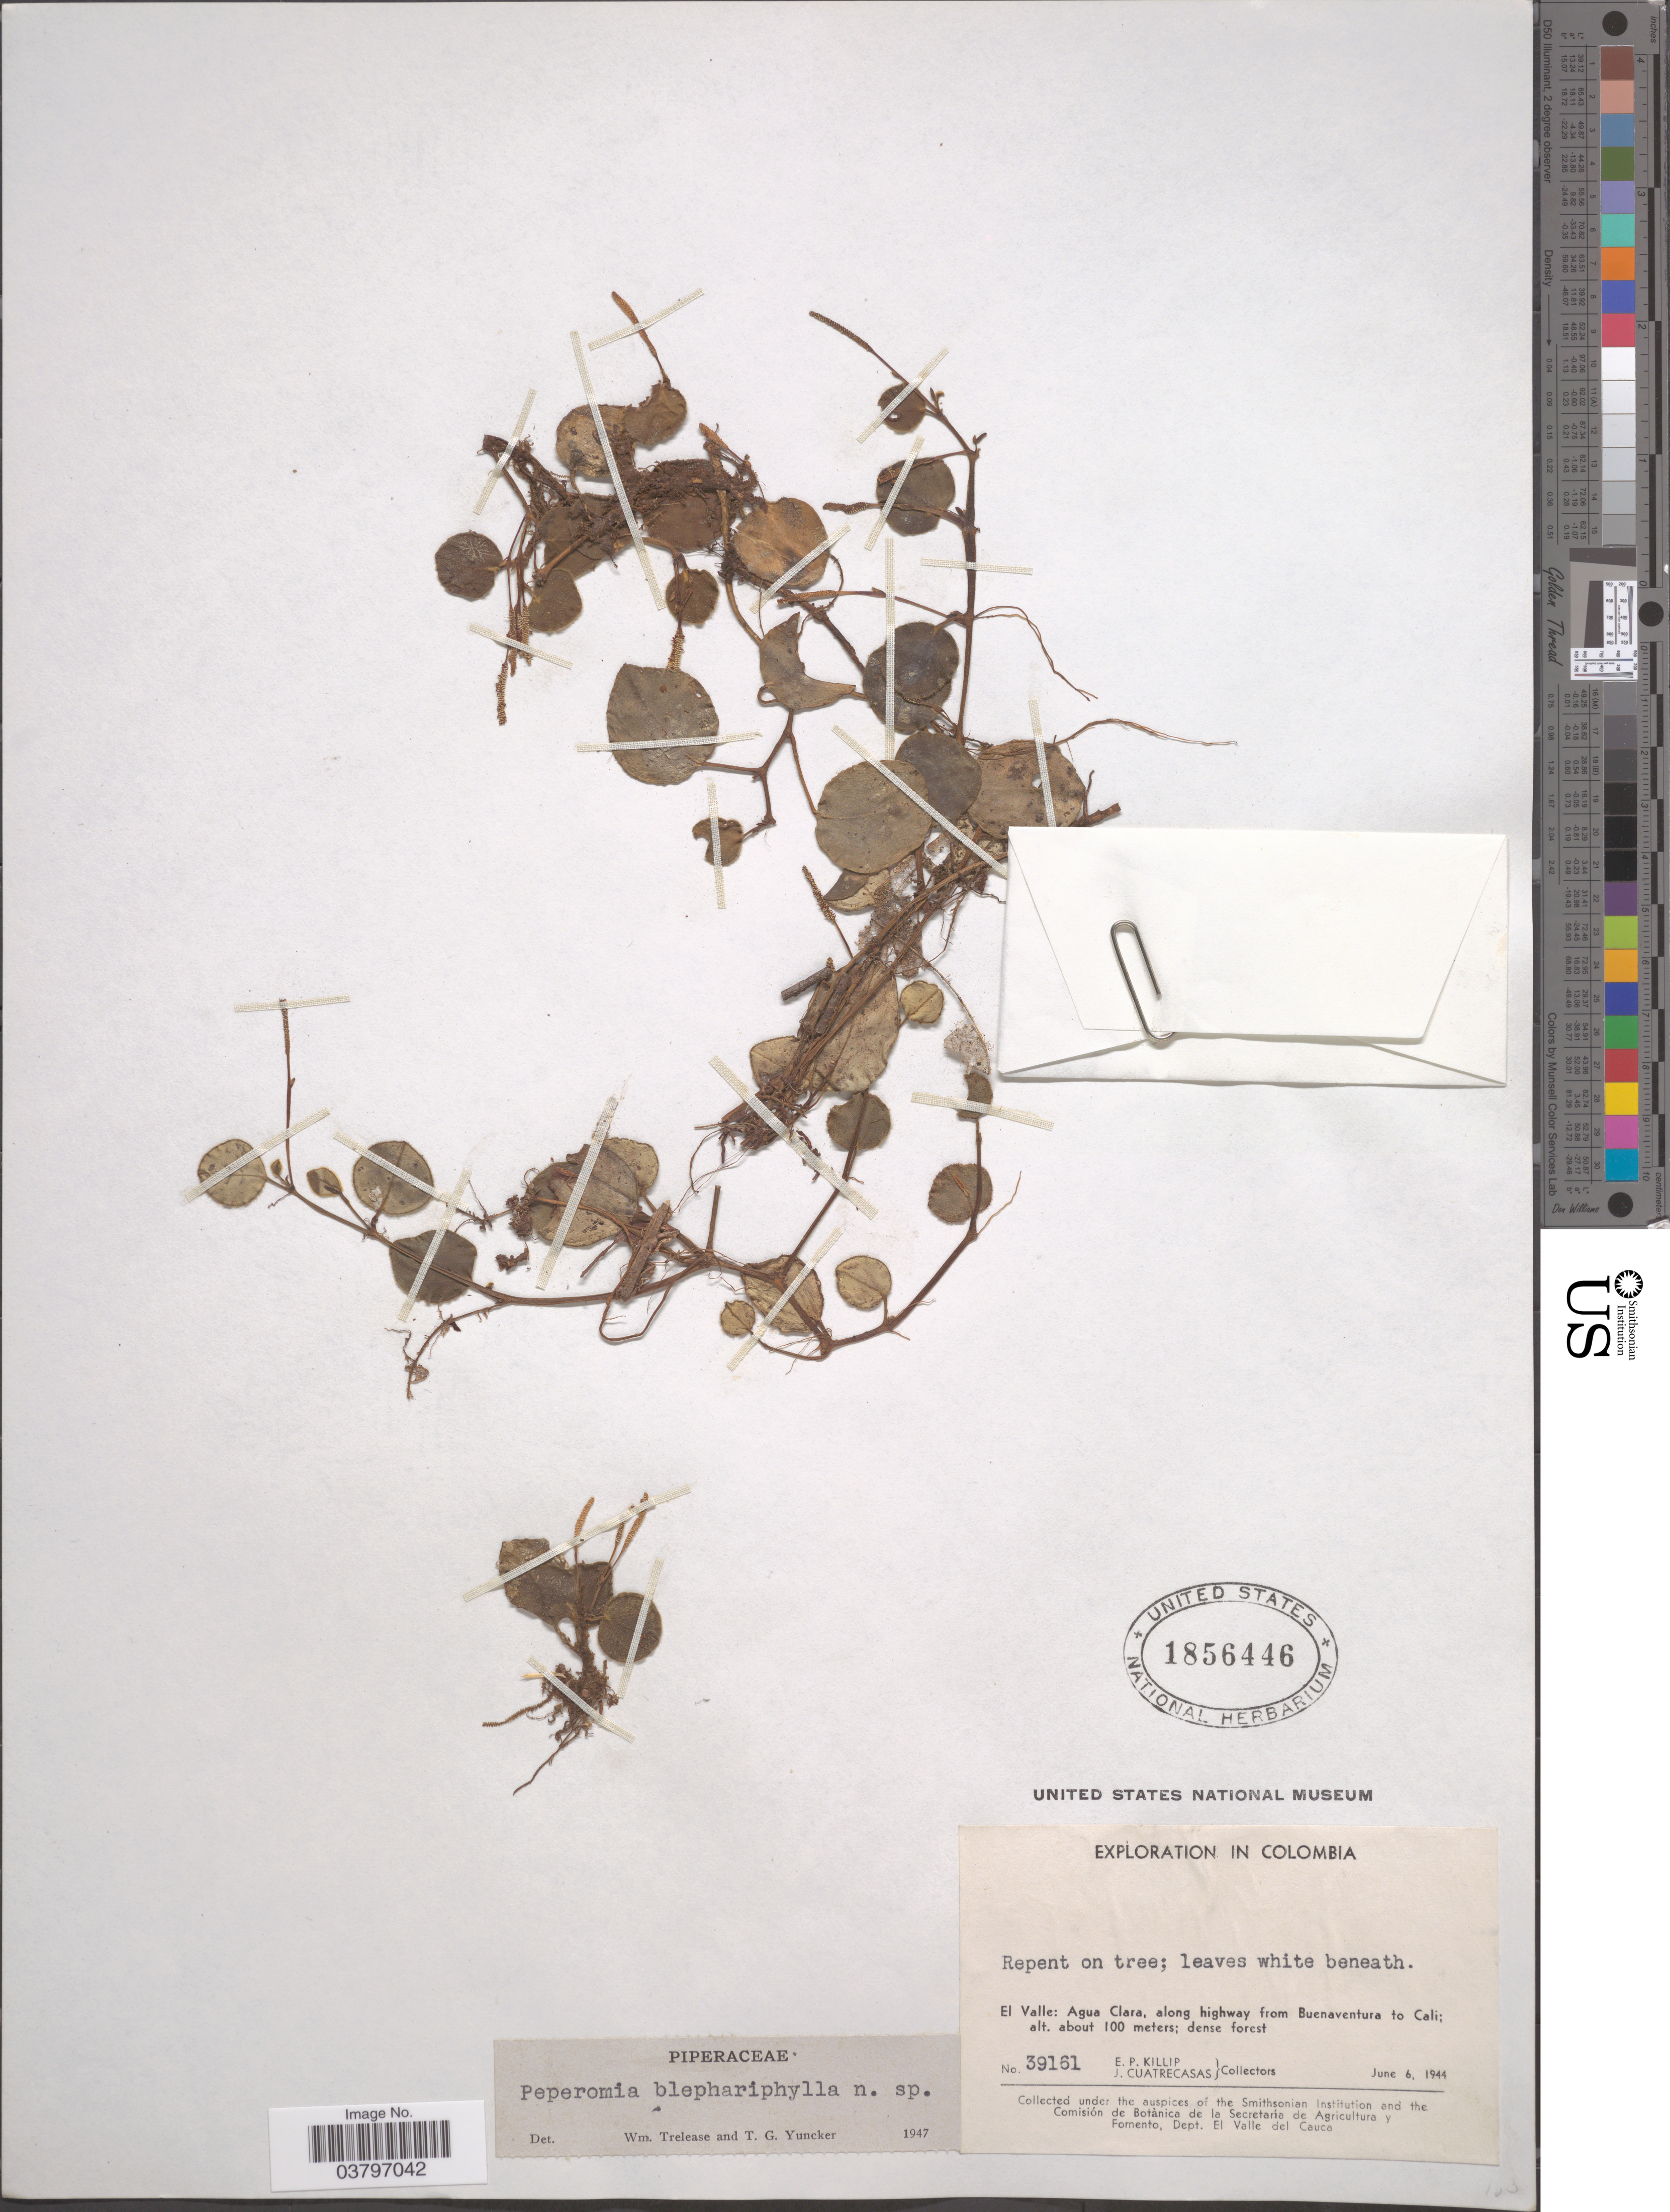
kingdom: Plantae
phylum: Tracheophyta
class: Magnoliopsida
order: Piperales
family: Piperaceae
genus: Peperomia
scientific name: Peperomia ciliaris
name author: C. DC.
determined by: Jiménez, José Estaban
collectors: E. P. Killip & J. Cuatrecasas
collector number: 39161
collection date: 1944-06-06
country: Colombia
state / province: Valle del Cauca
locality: El Valle: Agua Clara, along highway from Buenaventura to Cali.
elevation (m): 100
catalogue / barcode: US 1856446